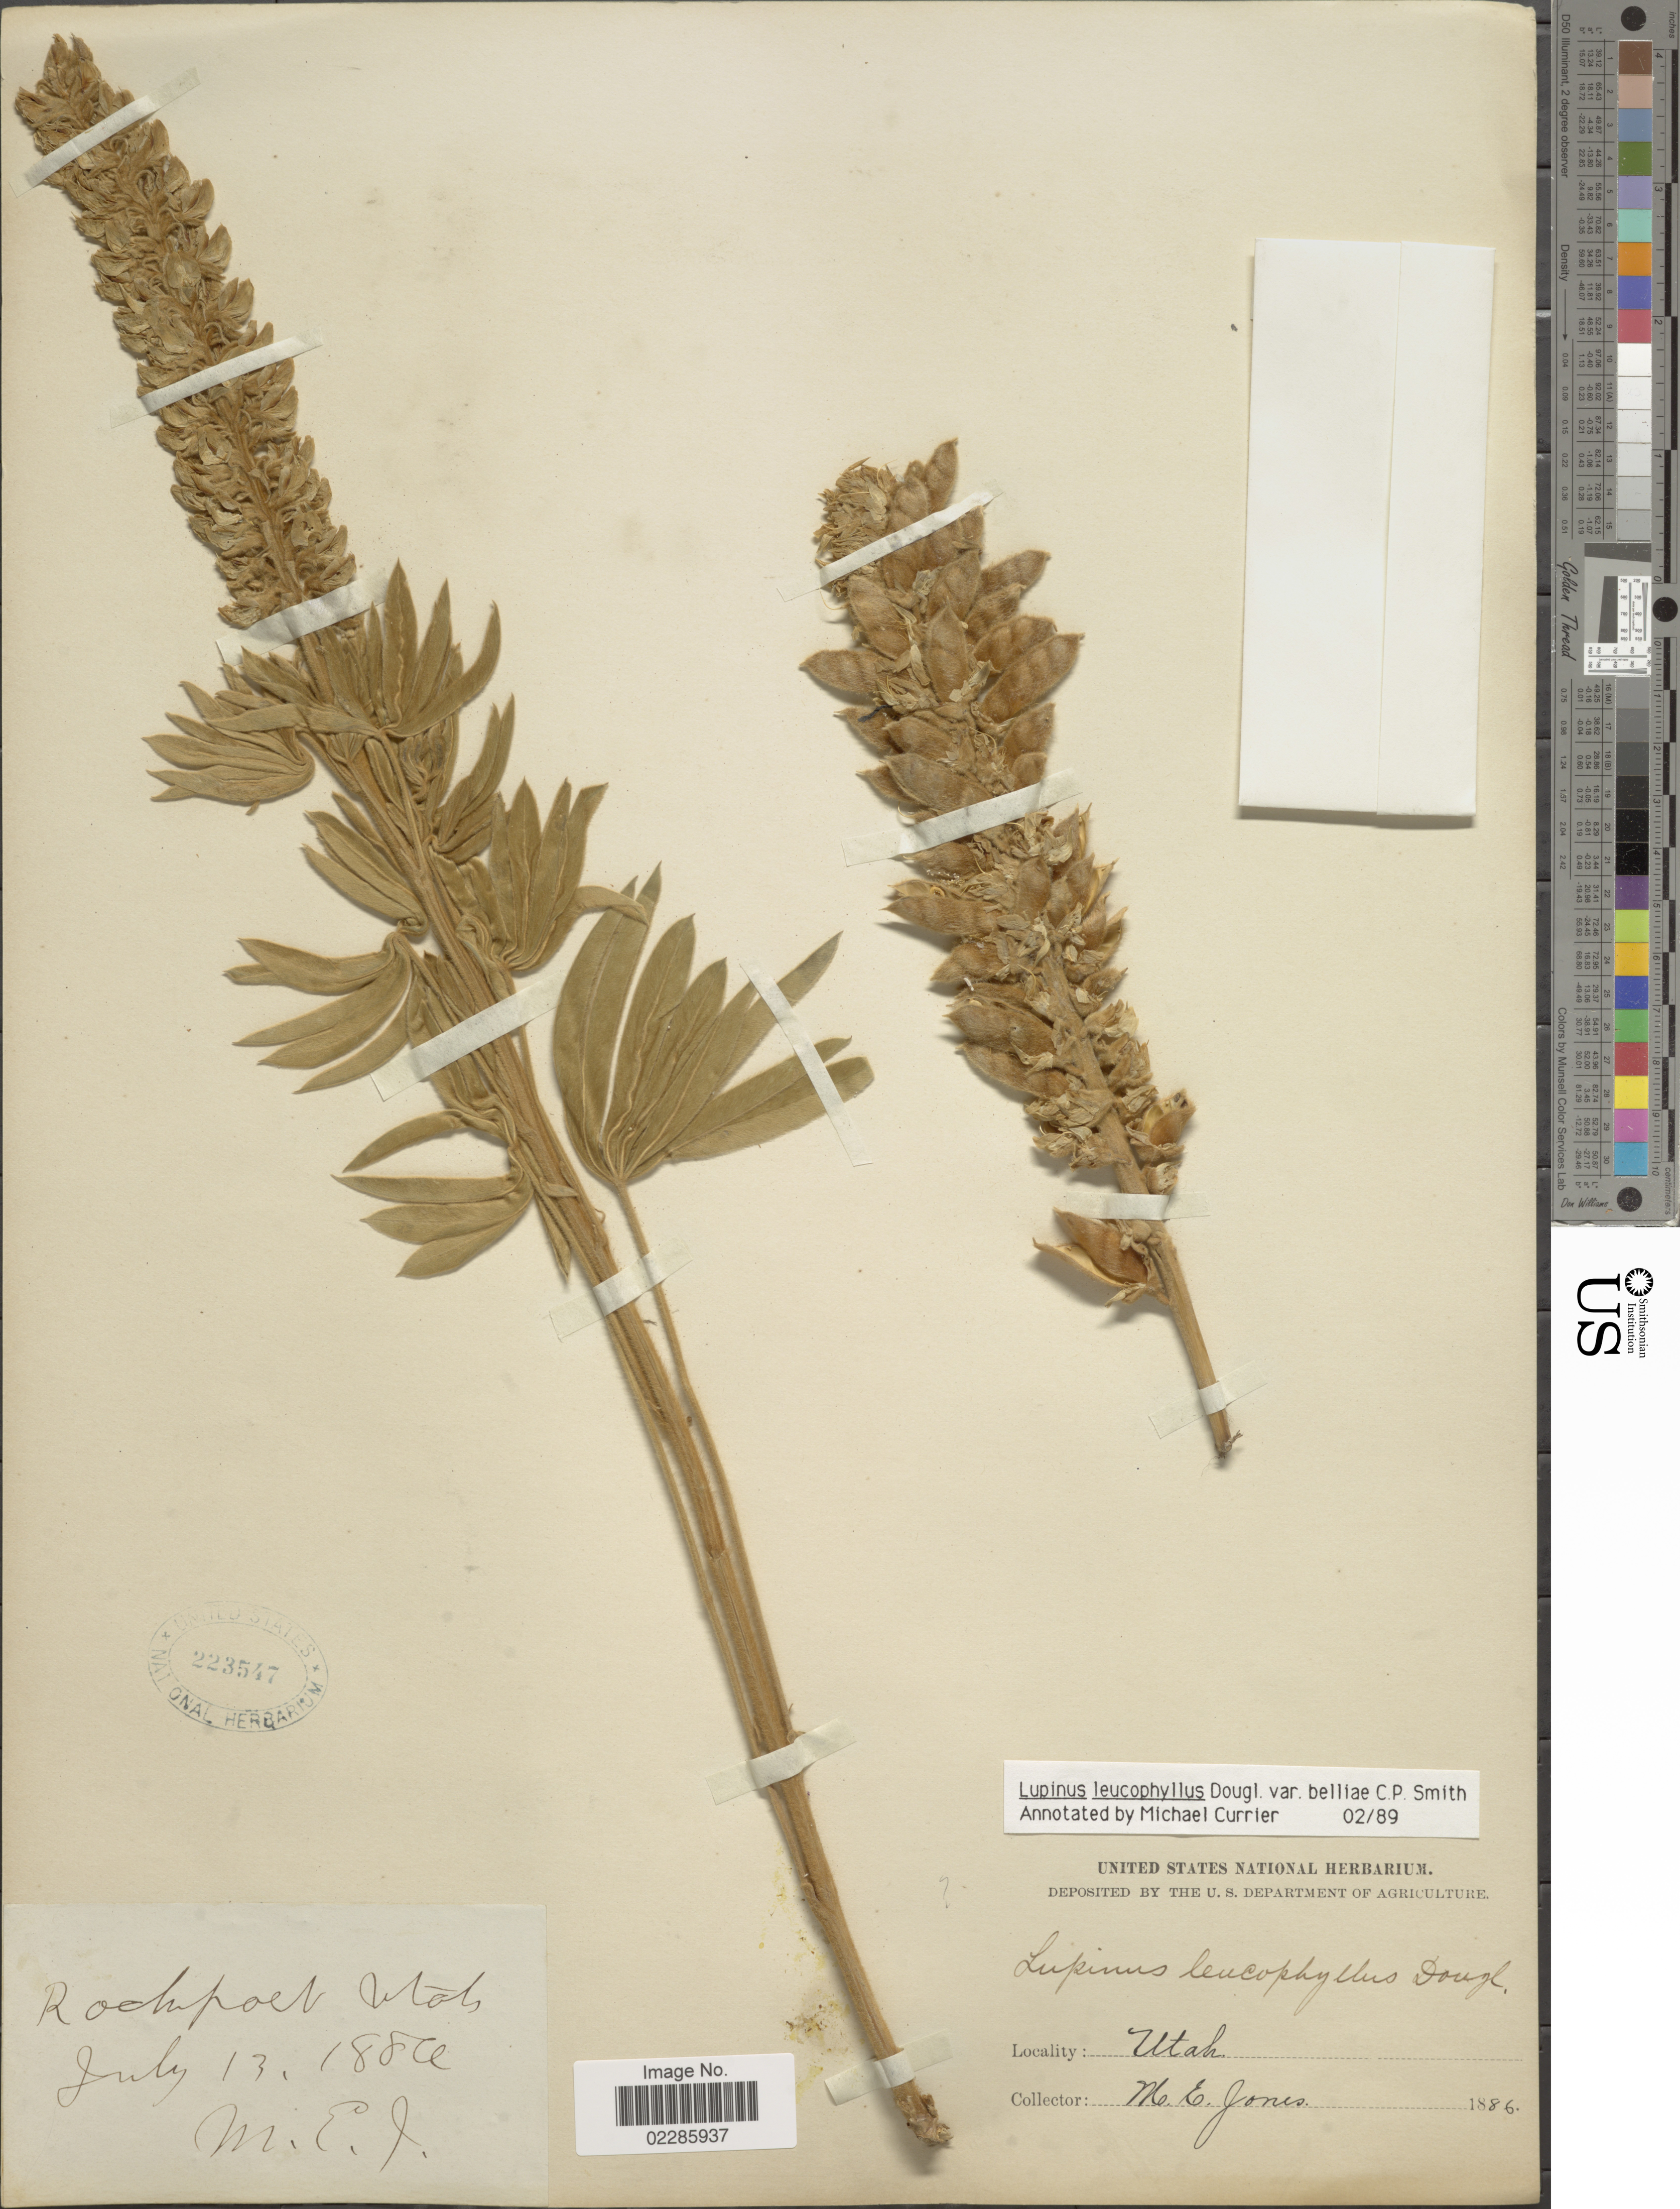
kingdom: Plantae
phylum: Tracheophyta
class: Magnoliopsida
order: Fabales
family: Fabaceae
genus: Lupinus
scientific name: Lupinus leucophyllus var. belliae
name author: C.P. Sm.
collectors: M. E. Jones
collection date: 1886-07-13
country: United States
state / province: Utah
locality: Rockport.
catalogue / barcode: US 223547